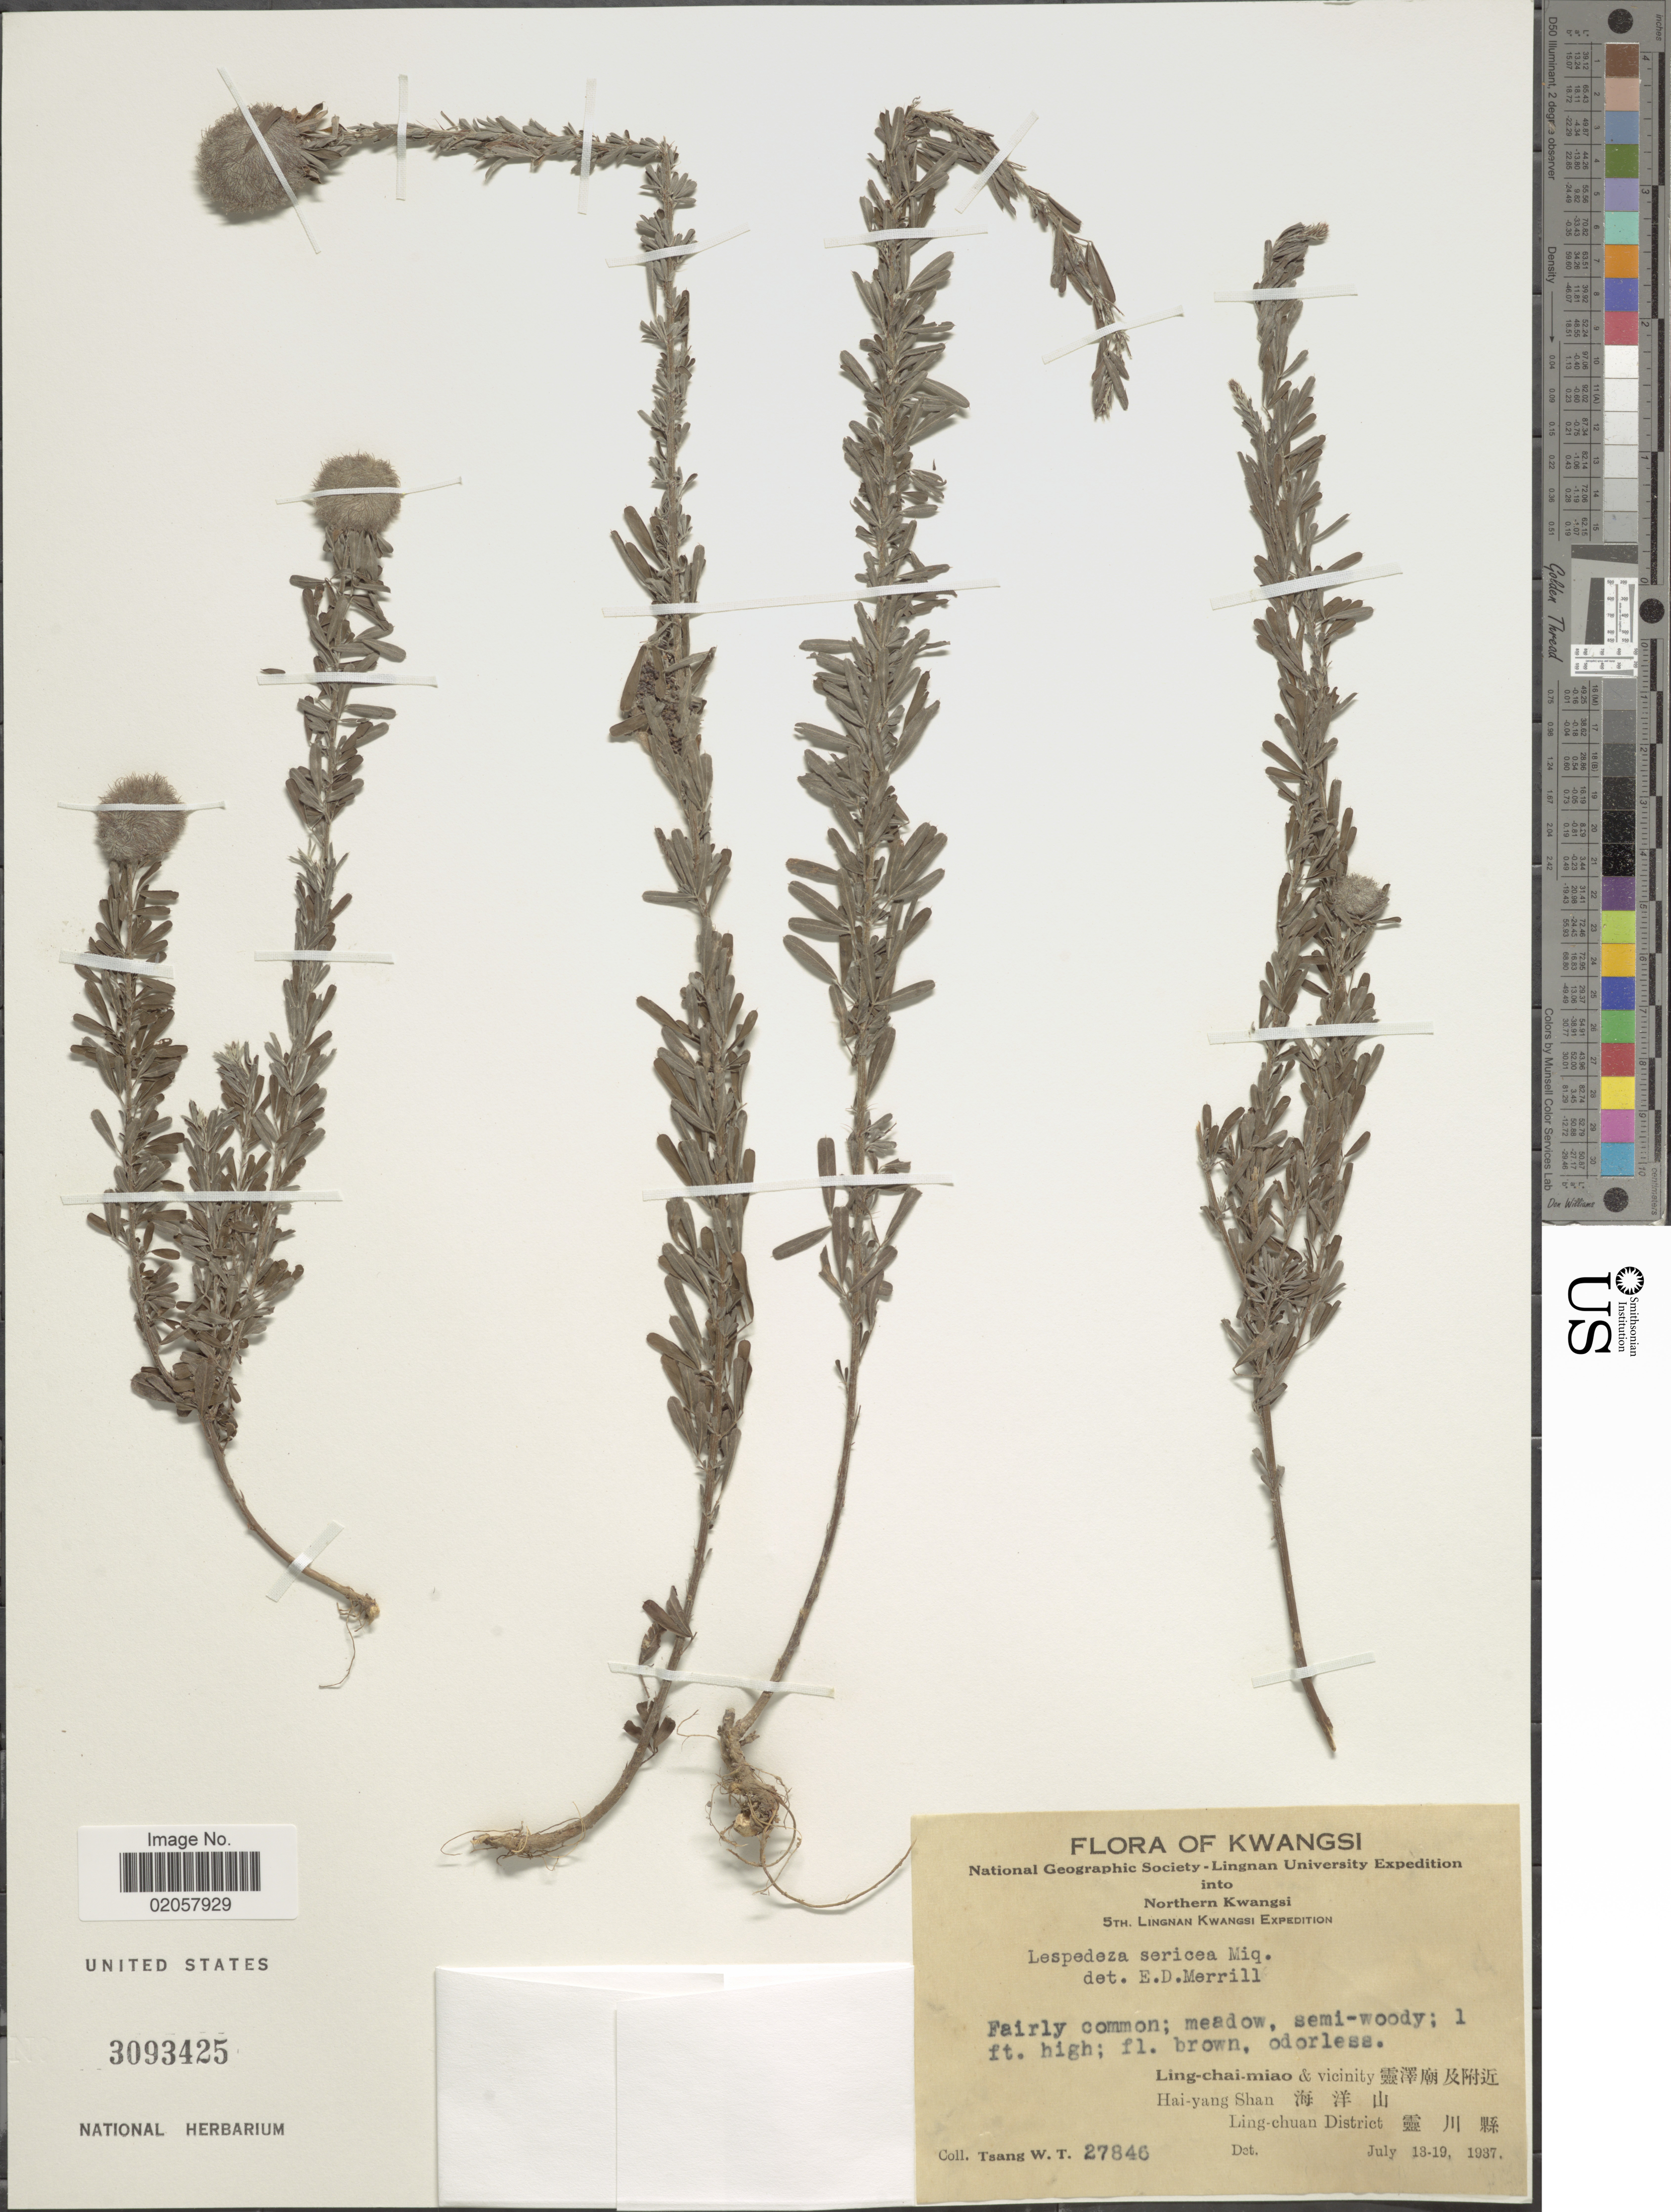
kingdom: Plantae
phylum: Tracheophyta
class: Magnoliopsida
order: Fabales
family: Fabaceae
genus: Lespedeza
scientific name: Lespedeza cuneata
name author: (Dum. Cours.) G. Don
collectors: W. T. Tsang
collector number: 27846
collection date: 1937-07-13/1937-07-19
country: China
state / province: Guangxi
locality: Northern Kwangsi, Ling-chai-miao & vicinity, Hai-yang Shan, Ling-chuan District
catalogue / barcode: US 3093425